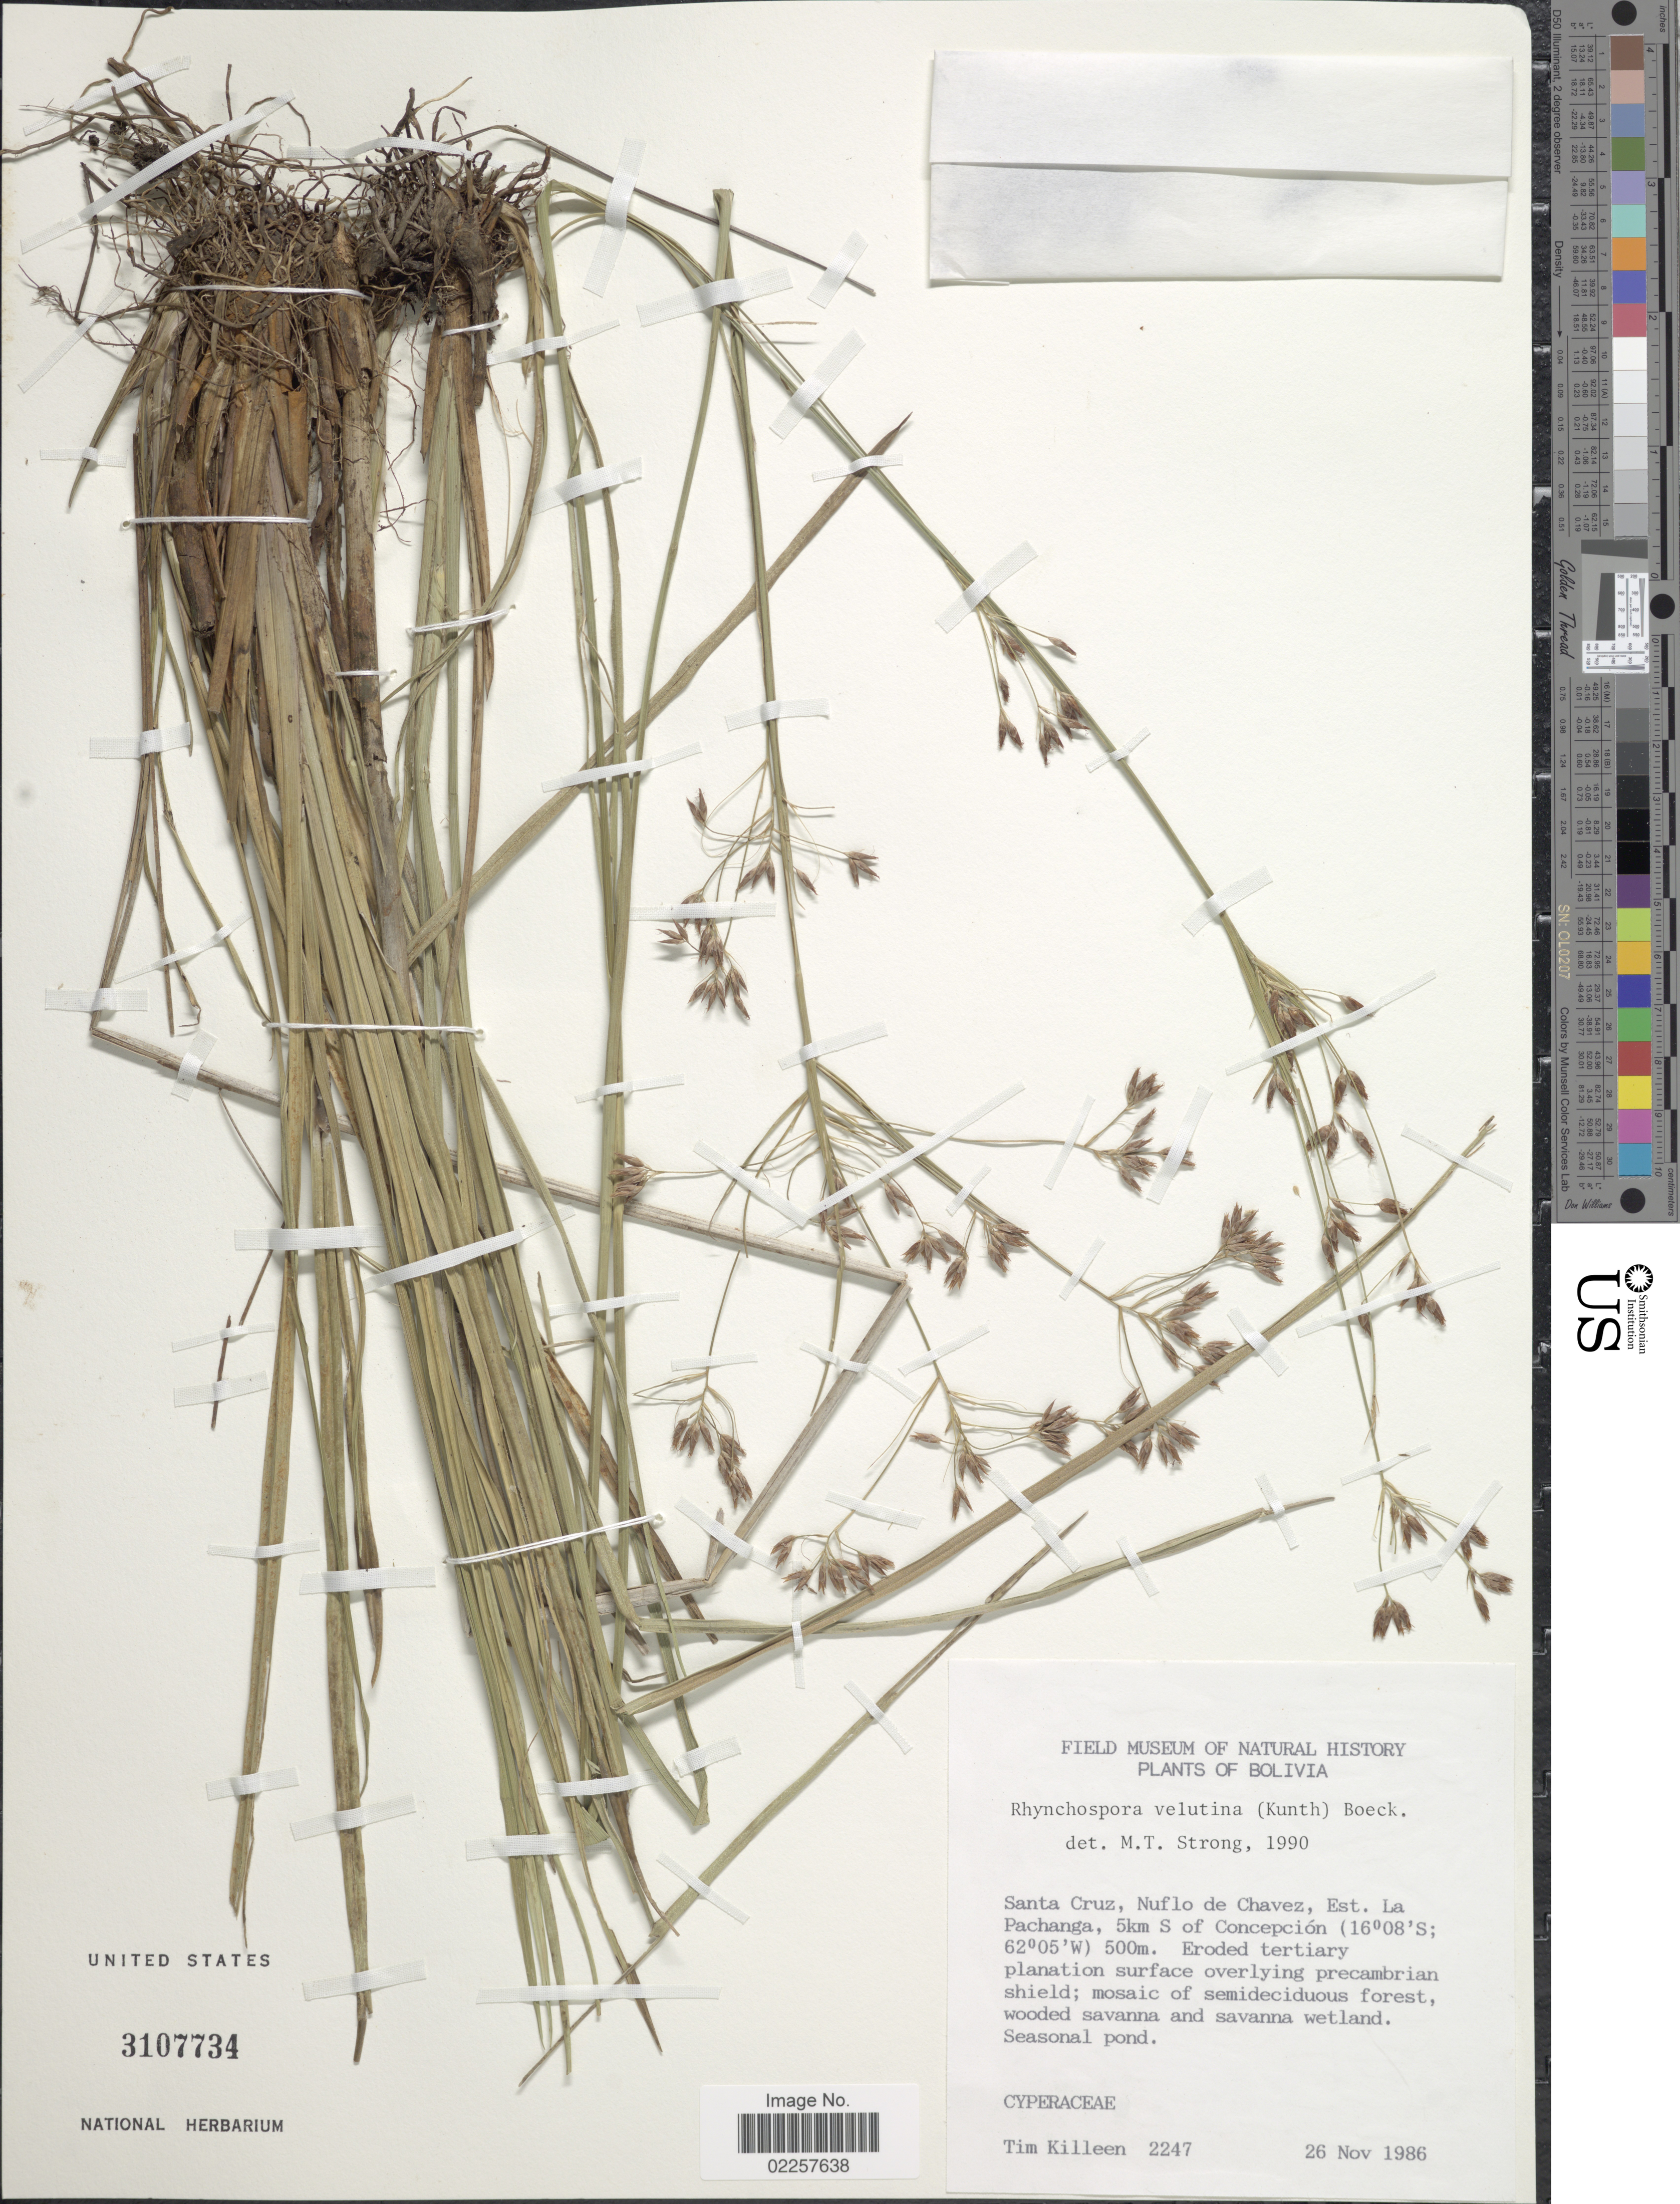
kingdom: Plantae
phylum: Tracheophyta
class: Liliopsida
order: Poales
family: Cyperaceae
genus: Rhynchospora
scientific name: Rhynchospora velutina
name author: (Kunth) Boeckeler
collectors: T. J. Killeen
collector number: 2247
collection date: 1986-11-26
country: Bolivia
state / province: Santa Cruz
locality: Nuflo de Chavez, Est. La Pachanga, 5 km S of Concepcion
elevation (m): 500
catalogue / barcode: US 3107734